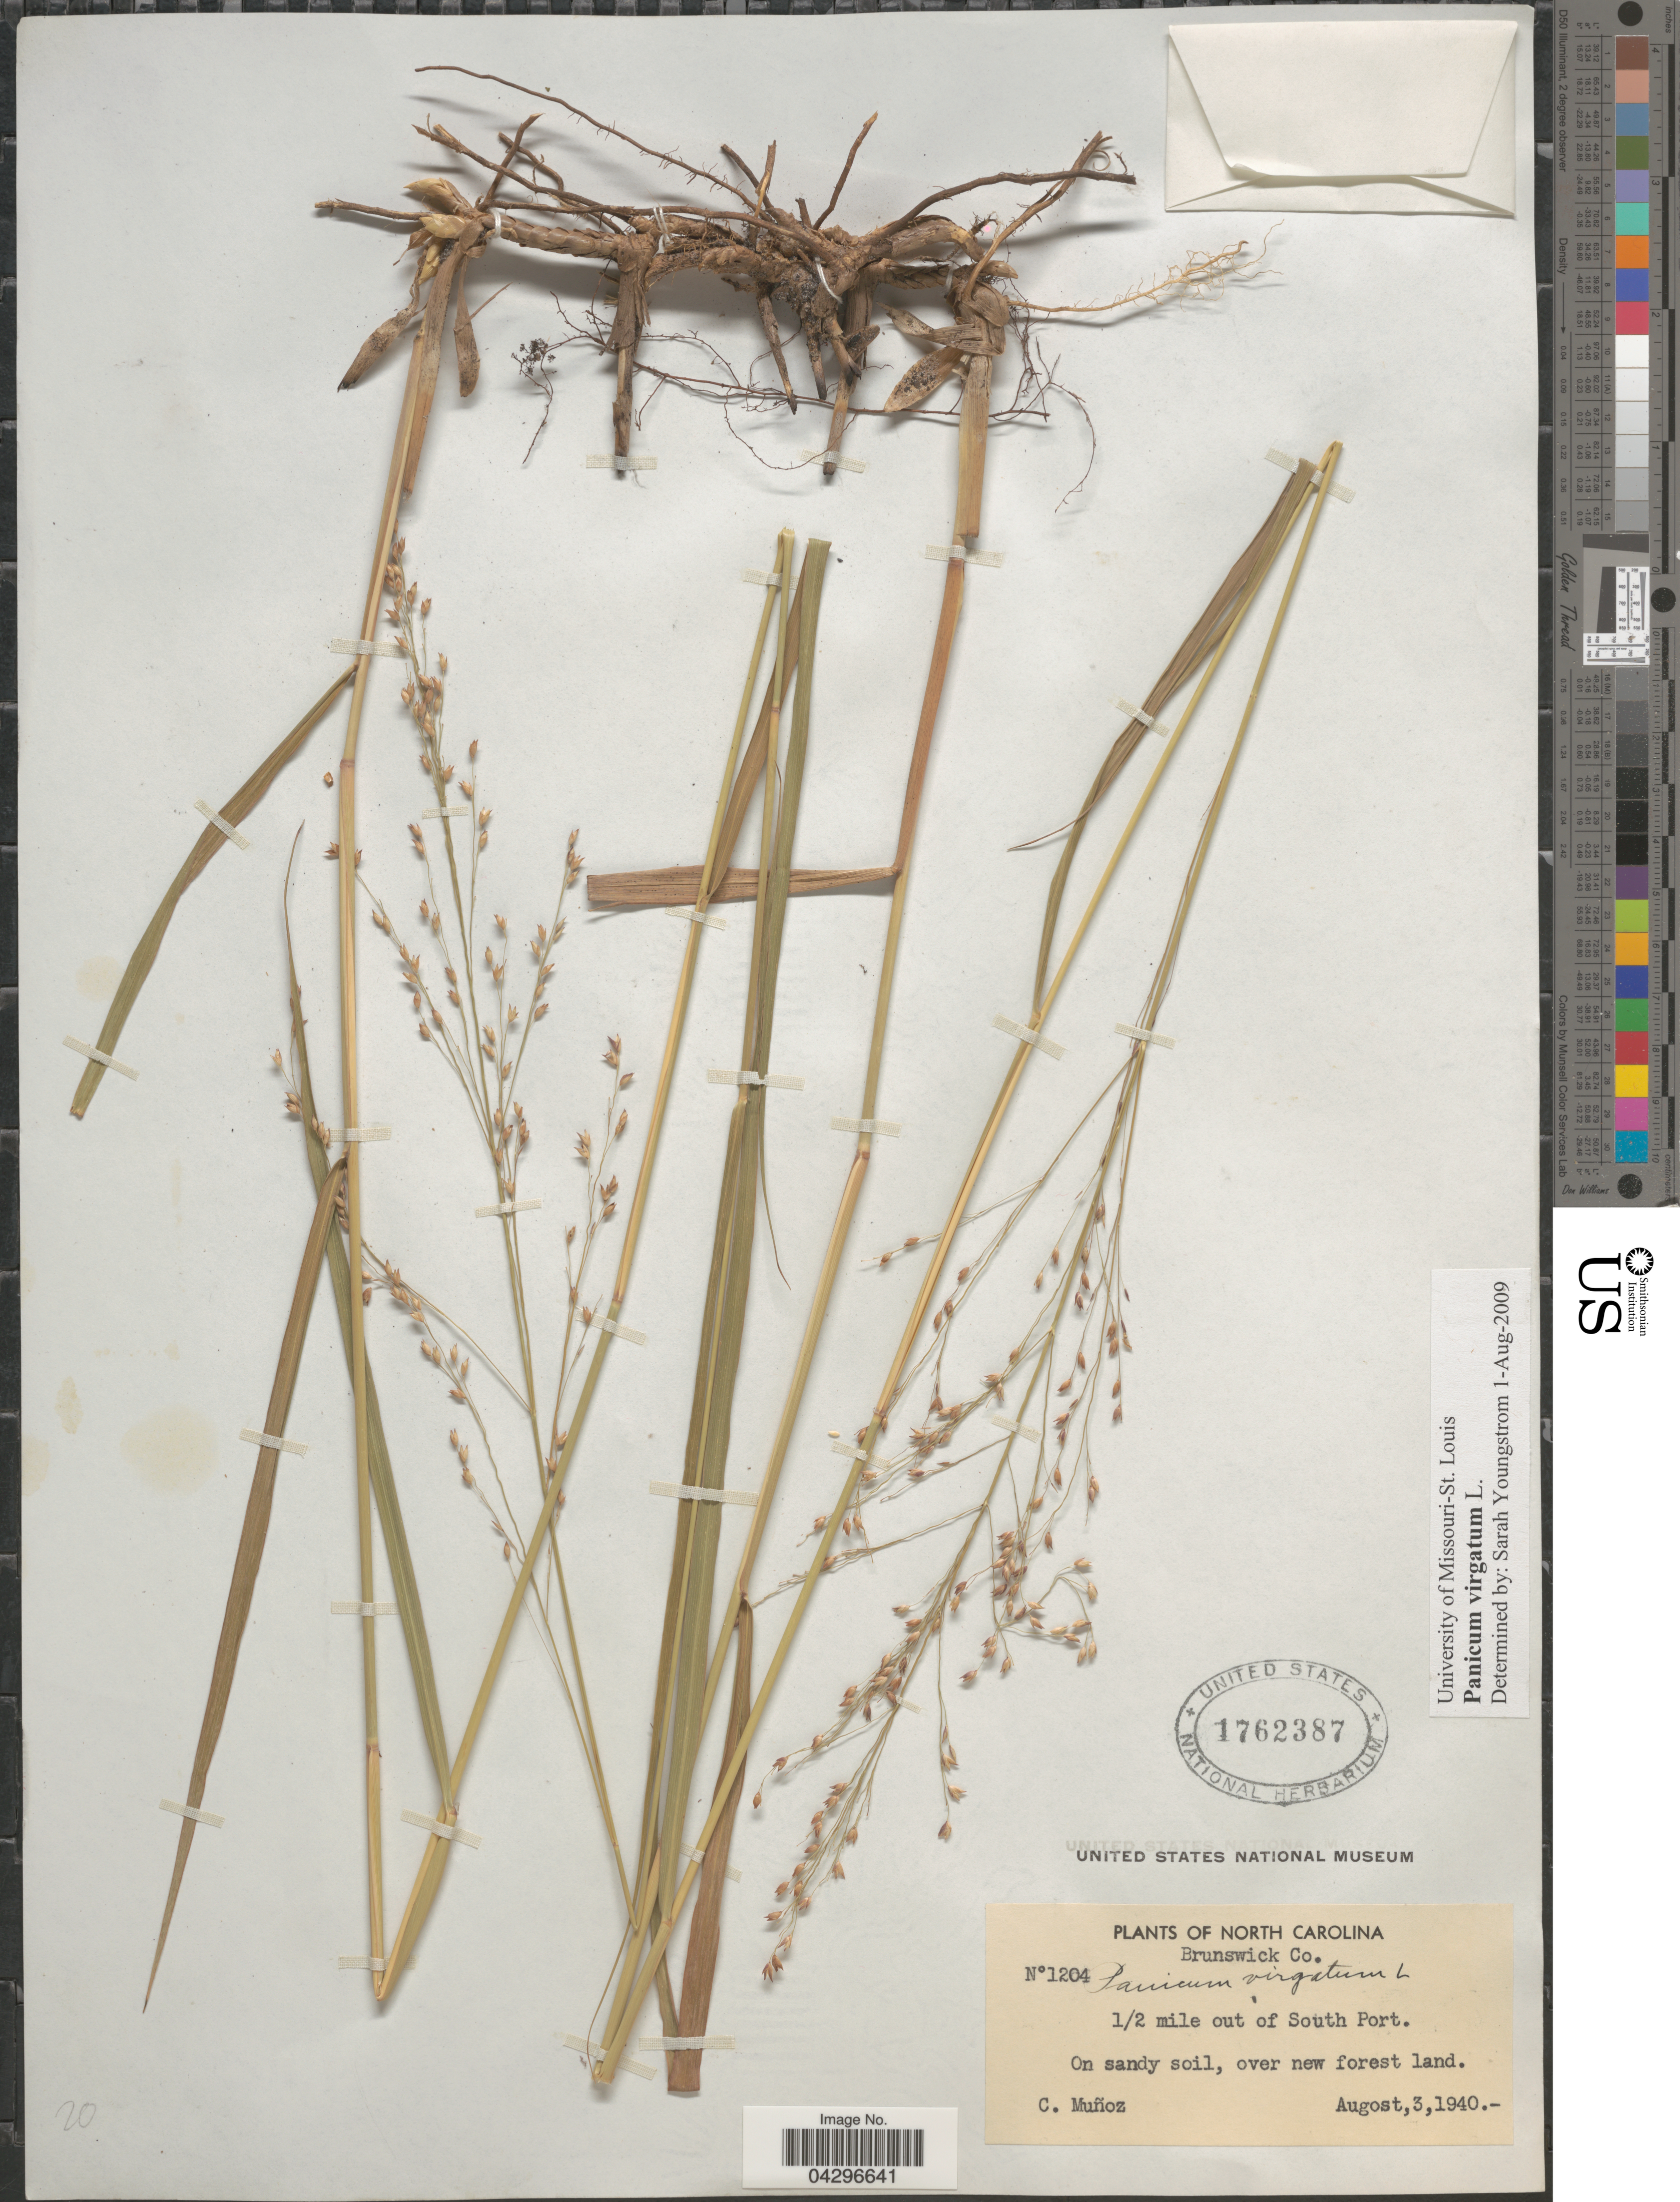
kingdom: Plantae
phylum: Tracheophyta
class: Liliopsida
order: Poales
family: Poaceae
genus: Panicum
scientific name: Panicum virgatum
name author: L.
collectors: C. Muñoz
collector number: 1204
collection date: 1940-08-03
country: United States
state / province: North Carolina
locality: Brunswick Co. ½ mile out of South Port.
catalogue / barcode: US 1762387